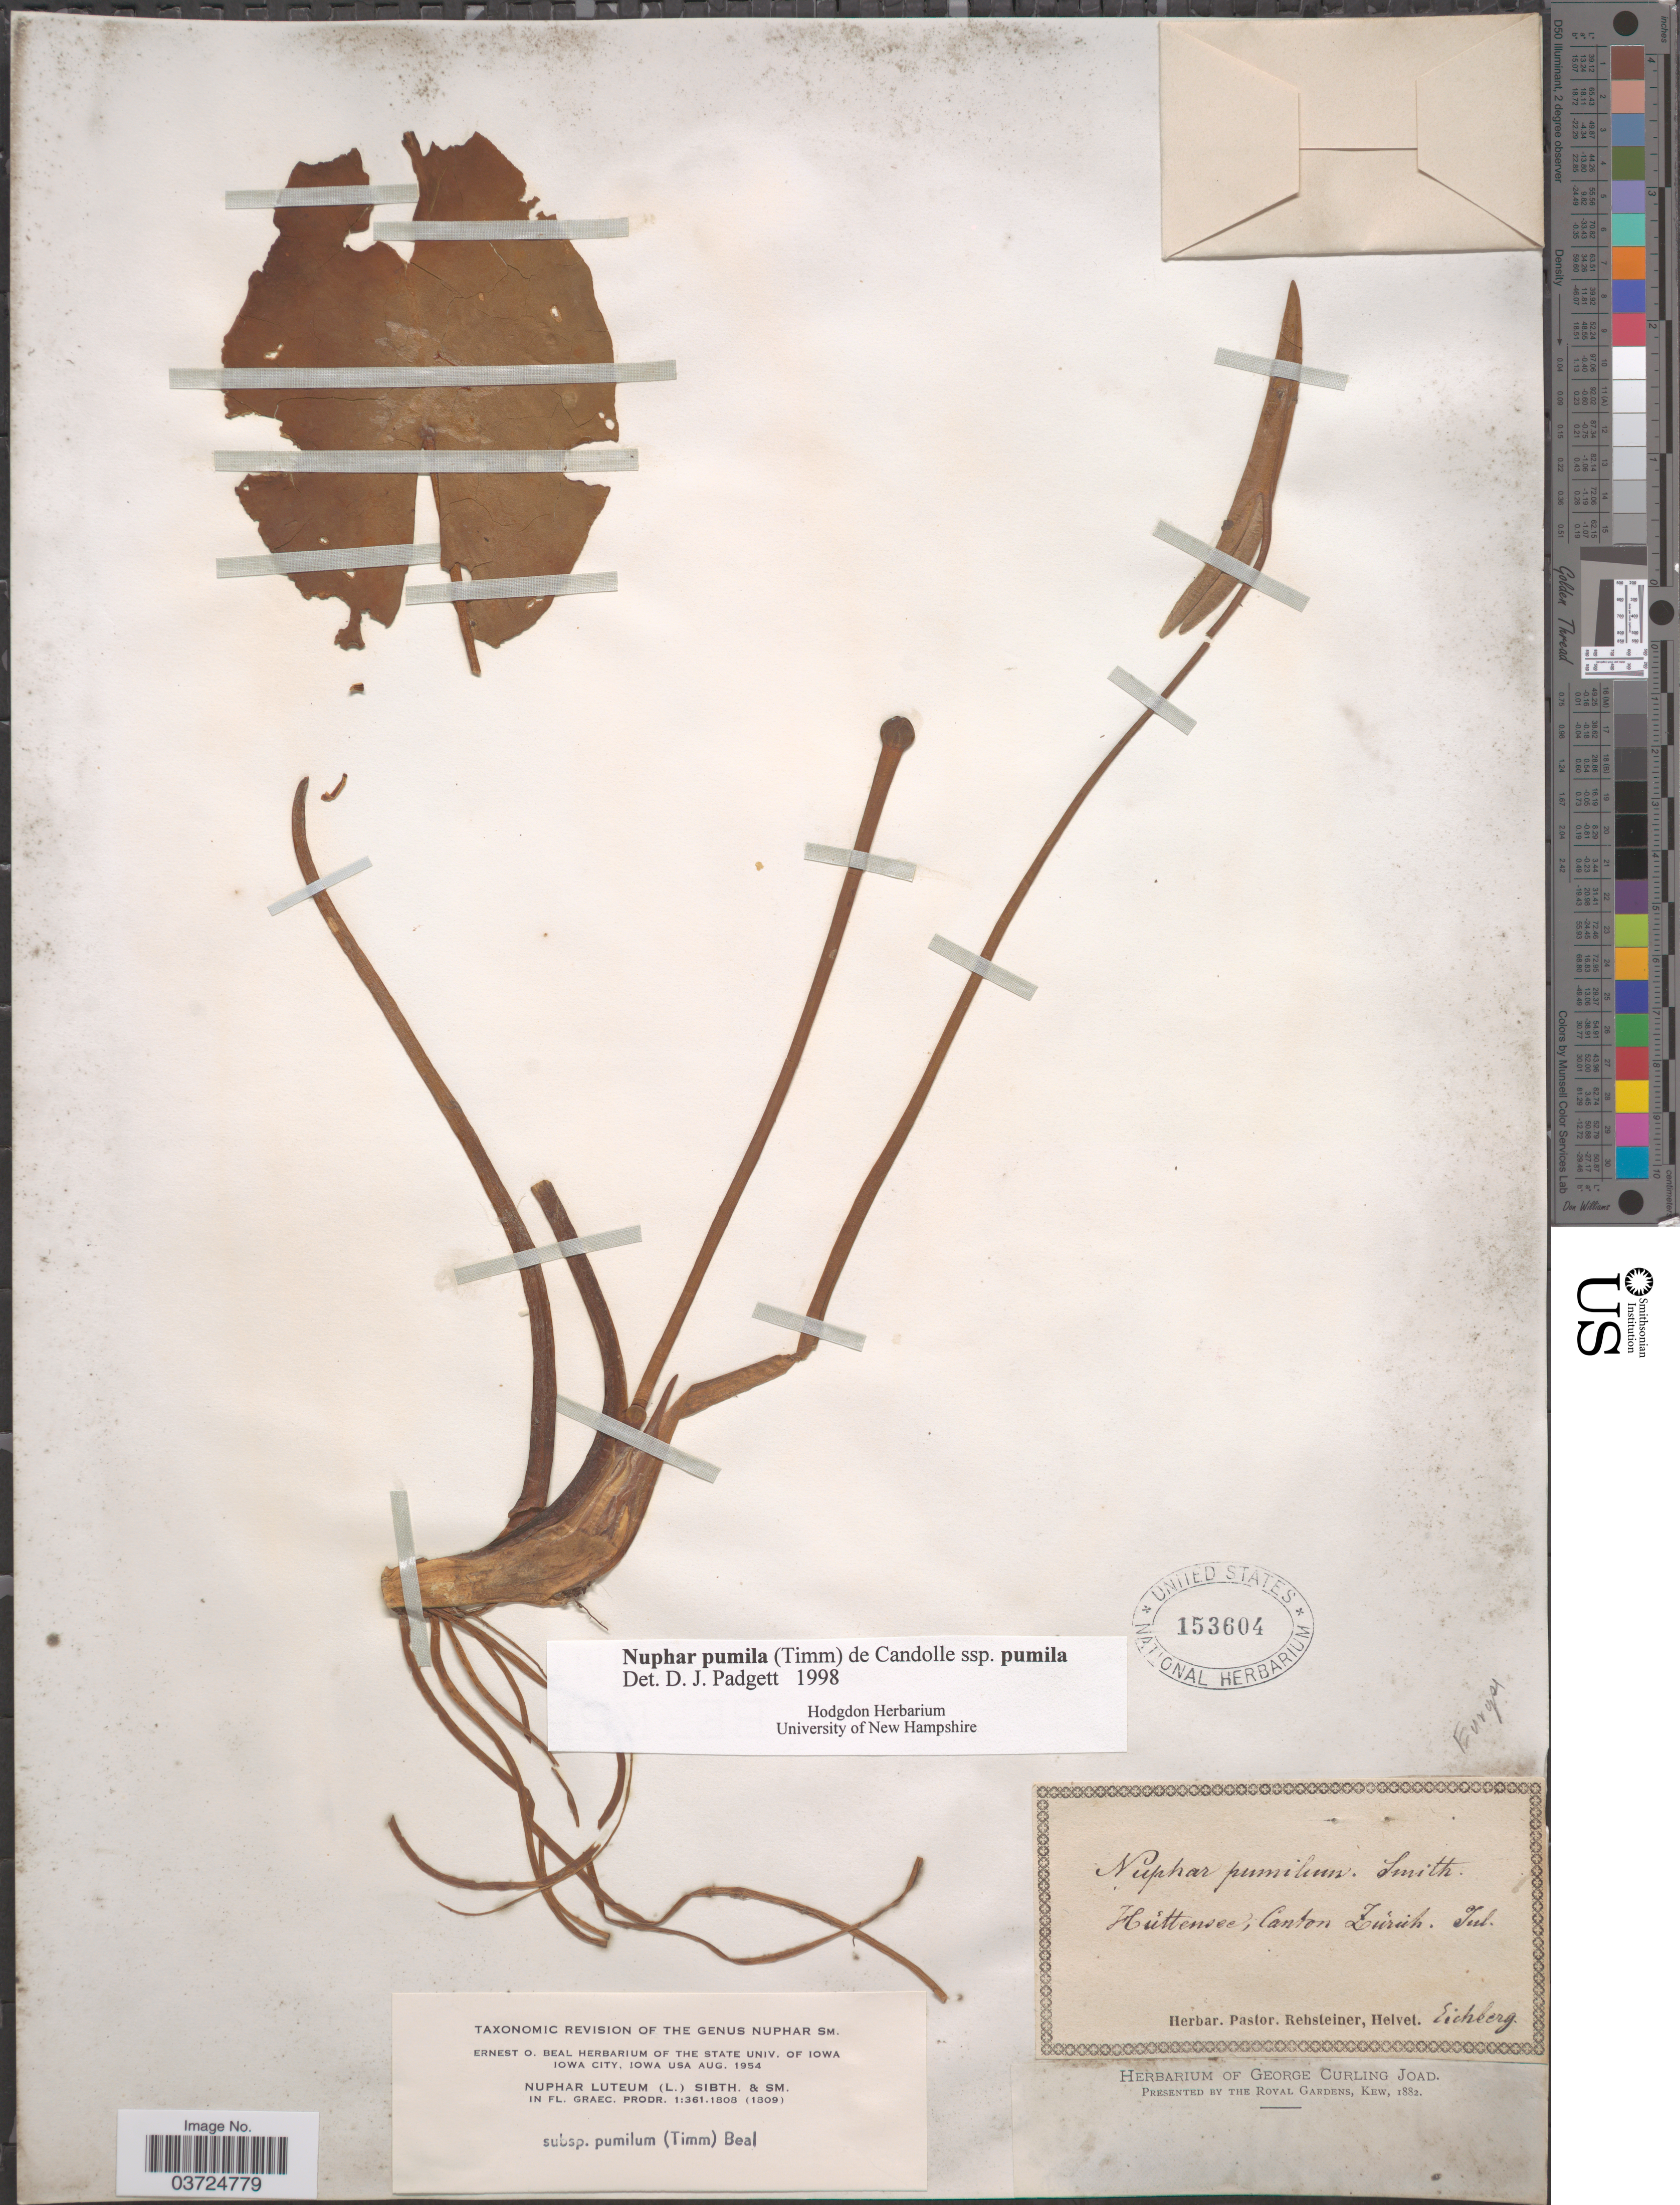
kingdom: Plantae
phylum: Tracheophyta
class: Magnoliopsida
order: Nymphaeales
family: Nymphaeaceae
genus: Nuphar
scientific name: Nuphar pumila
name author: (Timm) DC.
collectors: ex Herb. Pastor. Rehsteiner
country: Switzerland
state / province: Zurich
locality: Huttensee, Canton Zúrich. Eichberg.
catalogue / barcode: US 153604